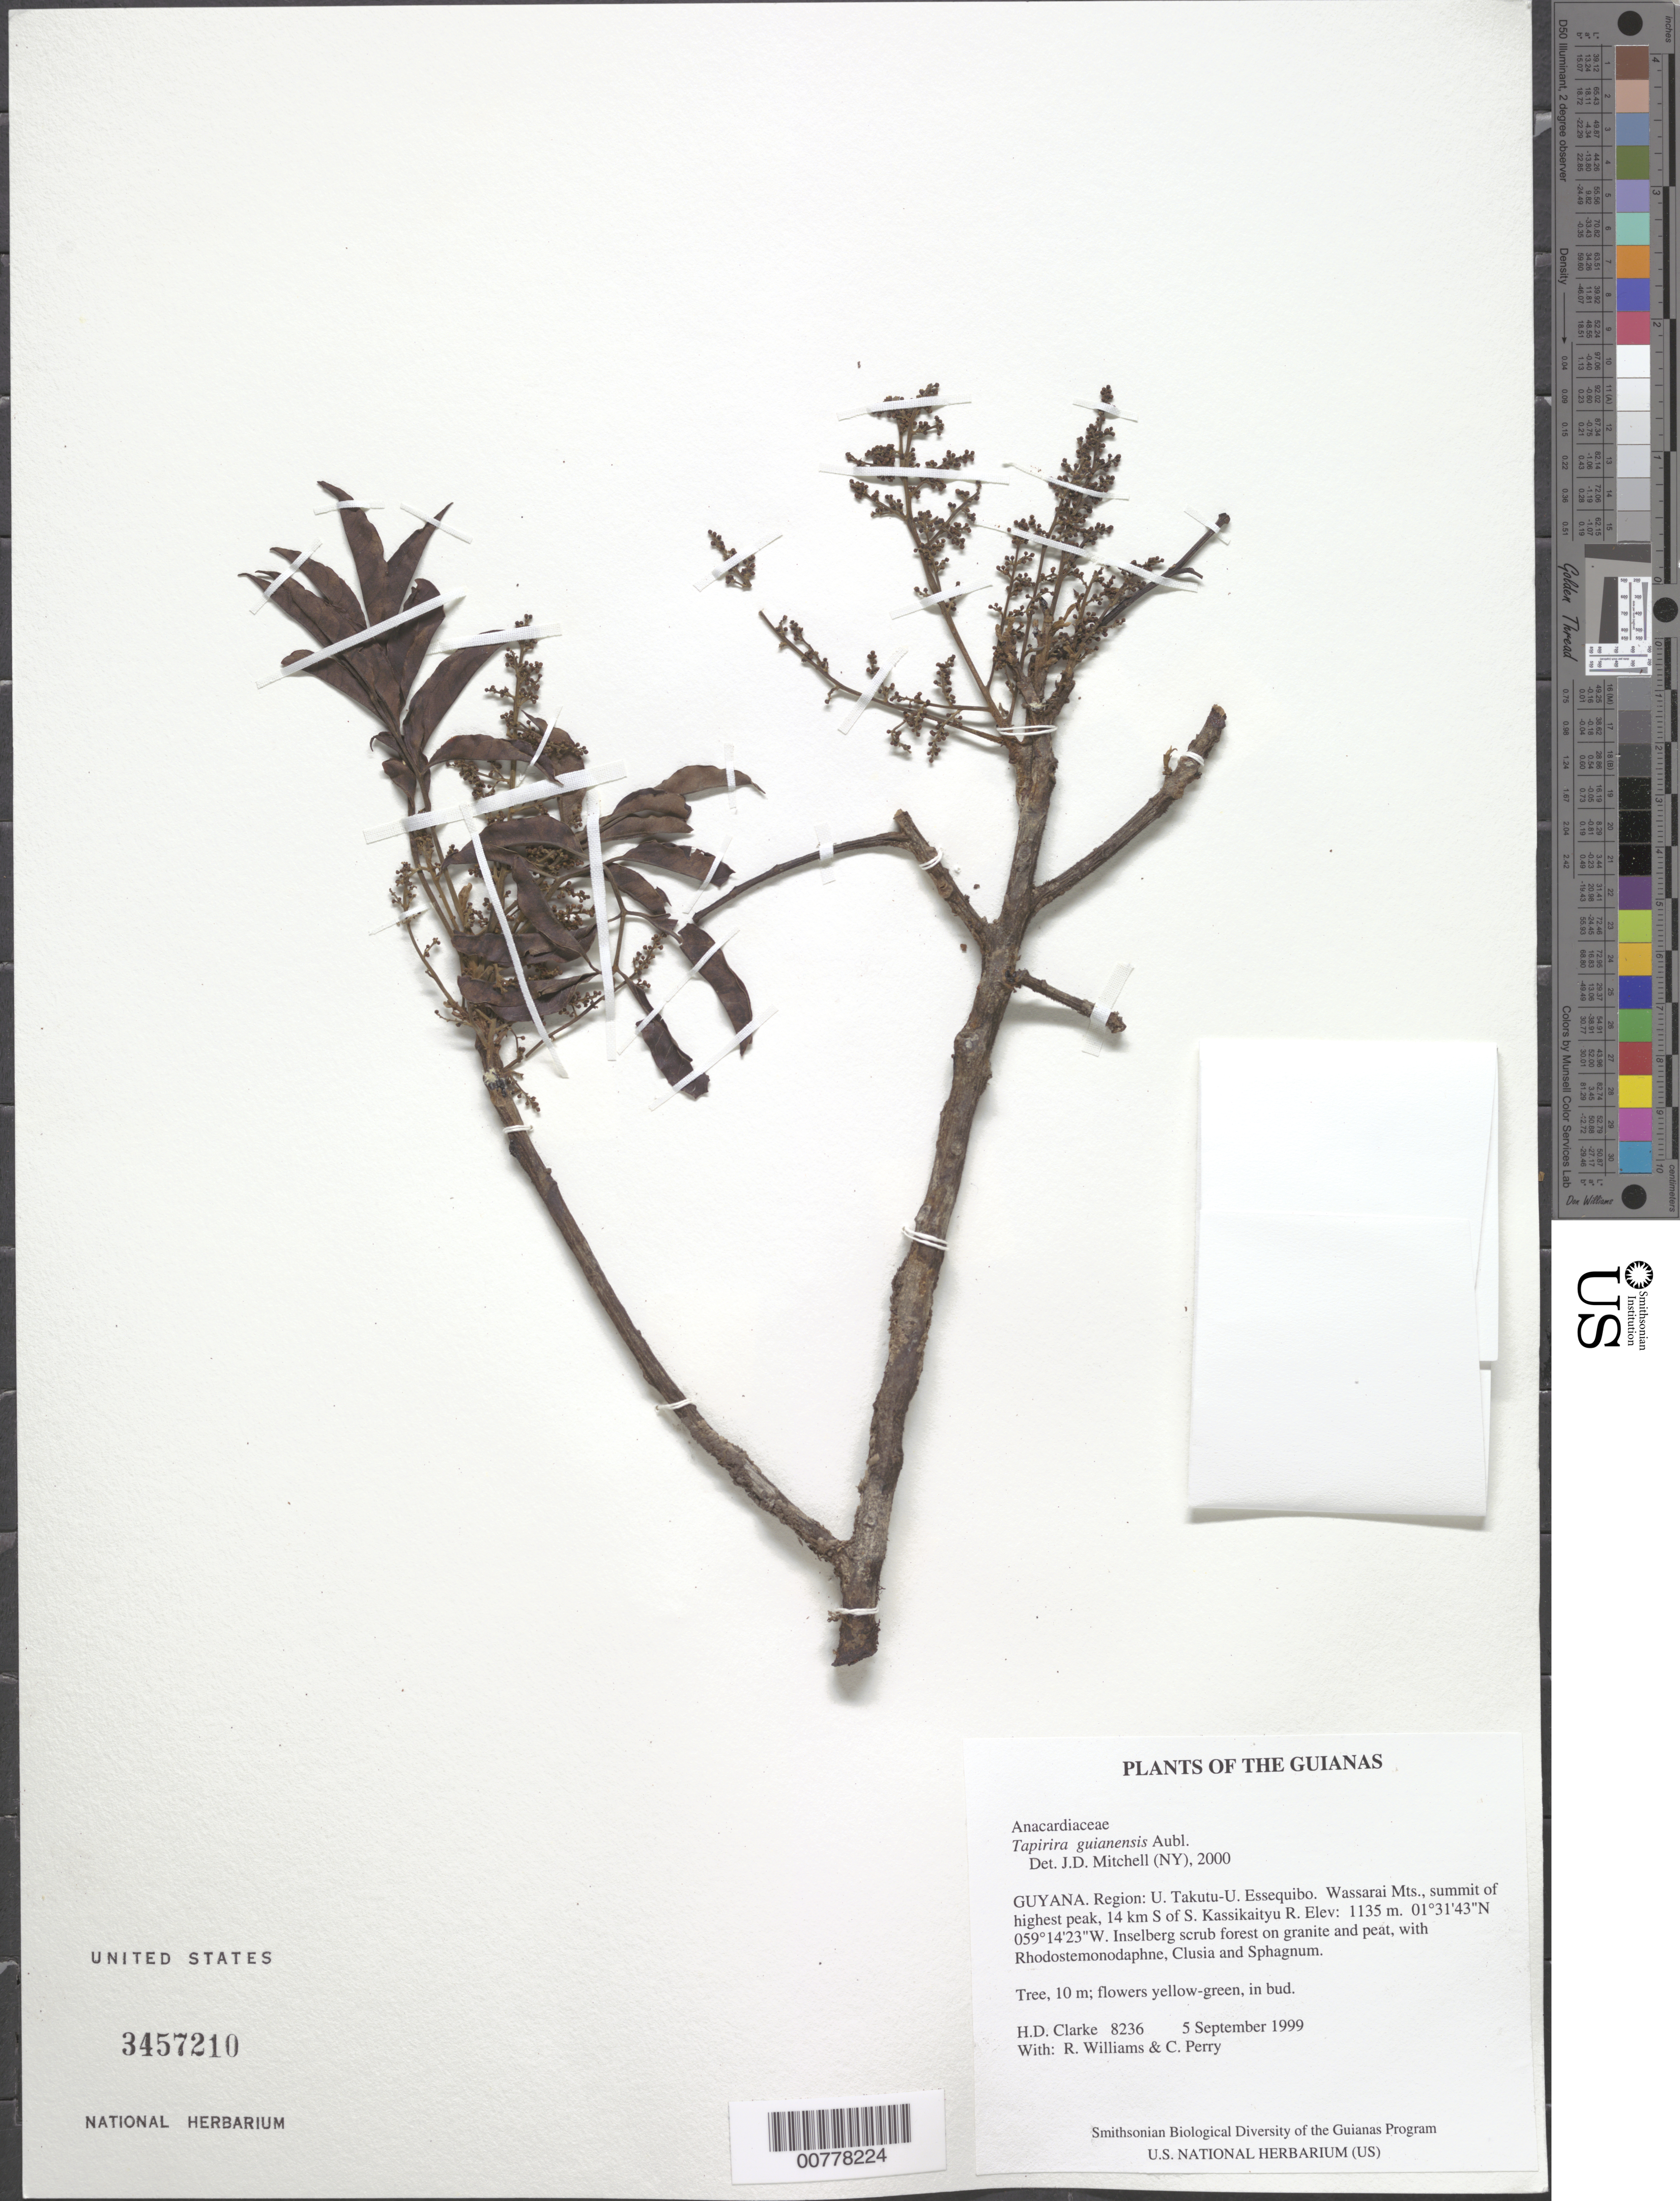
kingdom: Plantae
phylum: Tracheophyta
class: Magnoliopsida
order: Sapindales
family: Anacardiaceae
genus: Tapirira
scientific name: Tapirira guianensis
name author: Aubl.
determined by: Mitchell, John D.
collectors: H. D. Clarke, R. Williams & C. Perry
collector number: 8236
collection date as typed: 5 September 1999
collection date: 1999-09-05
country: Guyana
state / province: U. Takutu-U. Essequibo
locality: Wassarai Mts., summit of highest peak, 14 km S of S. Kassikaityu R.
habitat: Inselberg scrub forest on granite and peat, with Rhodostemonodaphne, Clusia and Sphagnum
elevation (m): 1135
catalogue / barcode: US 3457210